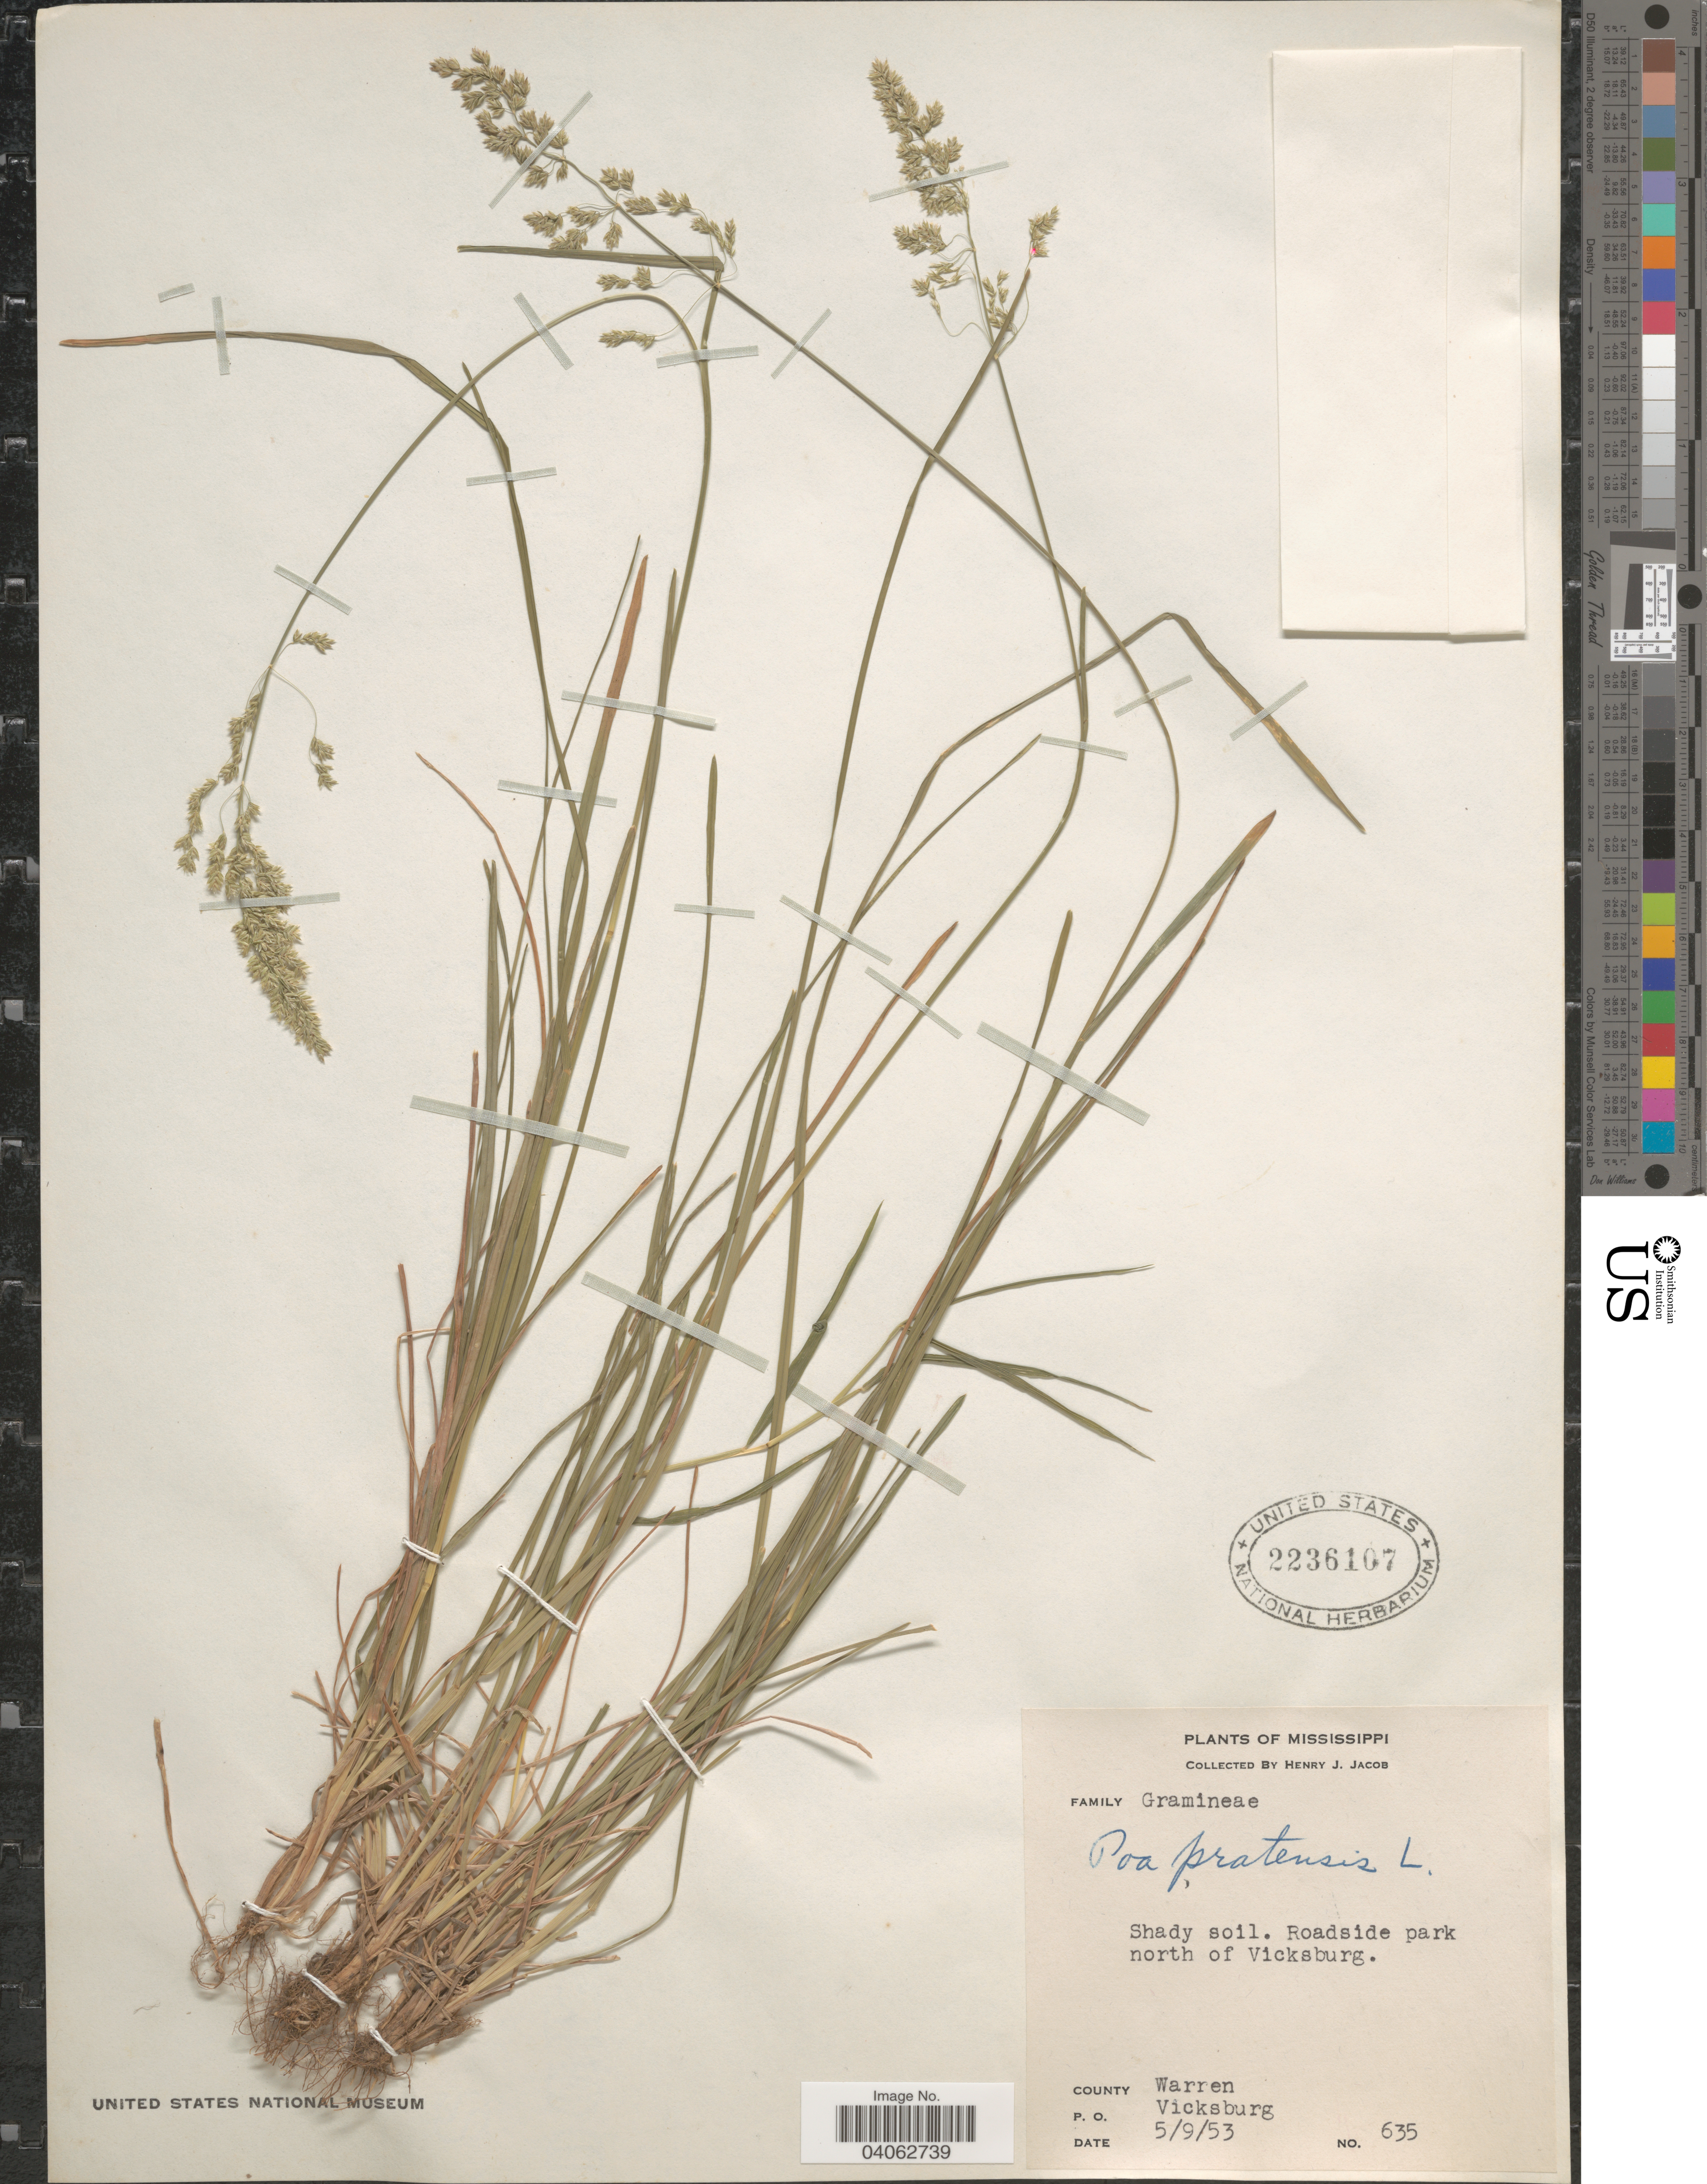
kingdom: Plantae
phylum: Tracheophyta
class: Liliopsida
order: Poales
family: Poaceae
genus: Poa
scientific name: Poa pratensis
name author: L.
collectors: H. Jacob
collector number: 635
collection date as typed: Transcribed d/m/y: 9/5/53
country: United States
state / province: Mississippi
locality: Roadside park north of Vicksburg. County Warren. P.O. Vicksburg.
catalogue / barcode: US 2236107